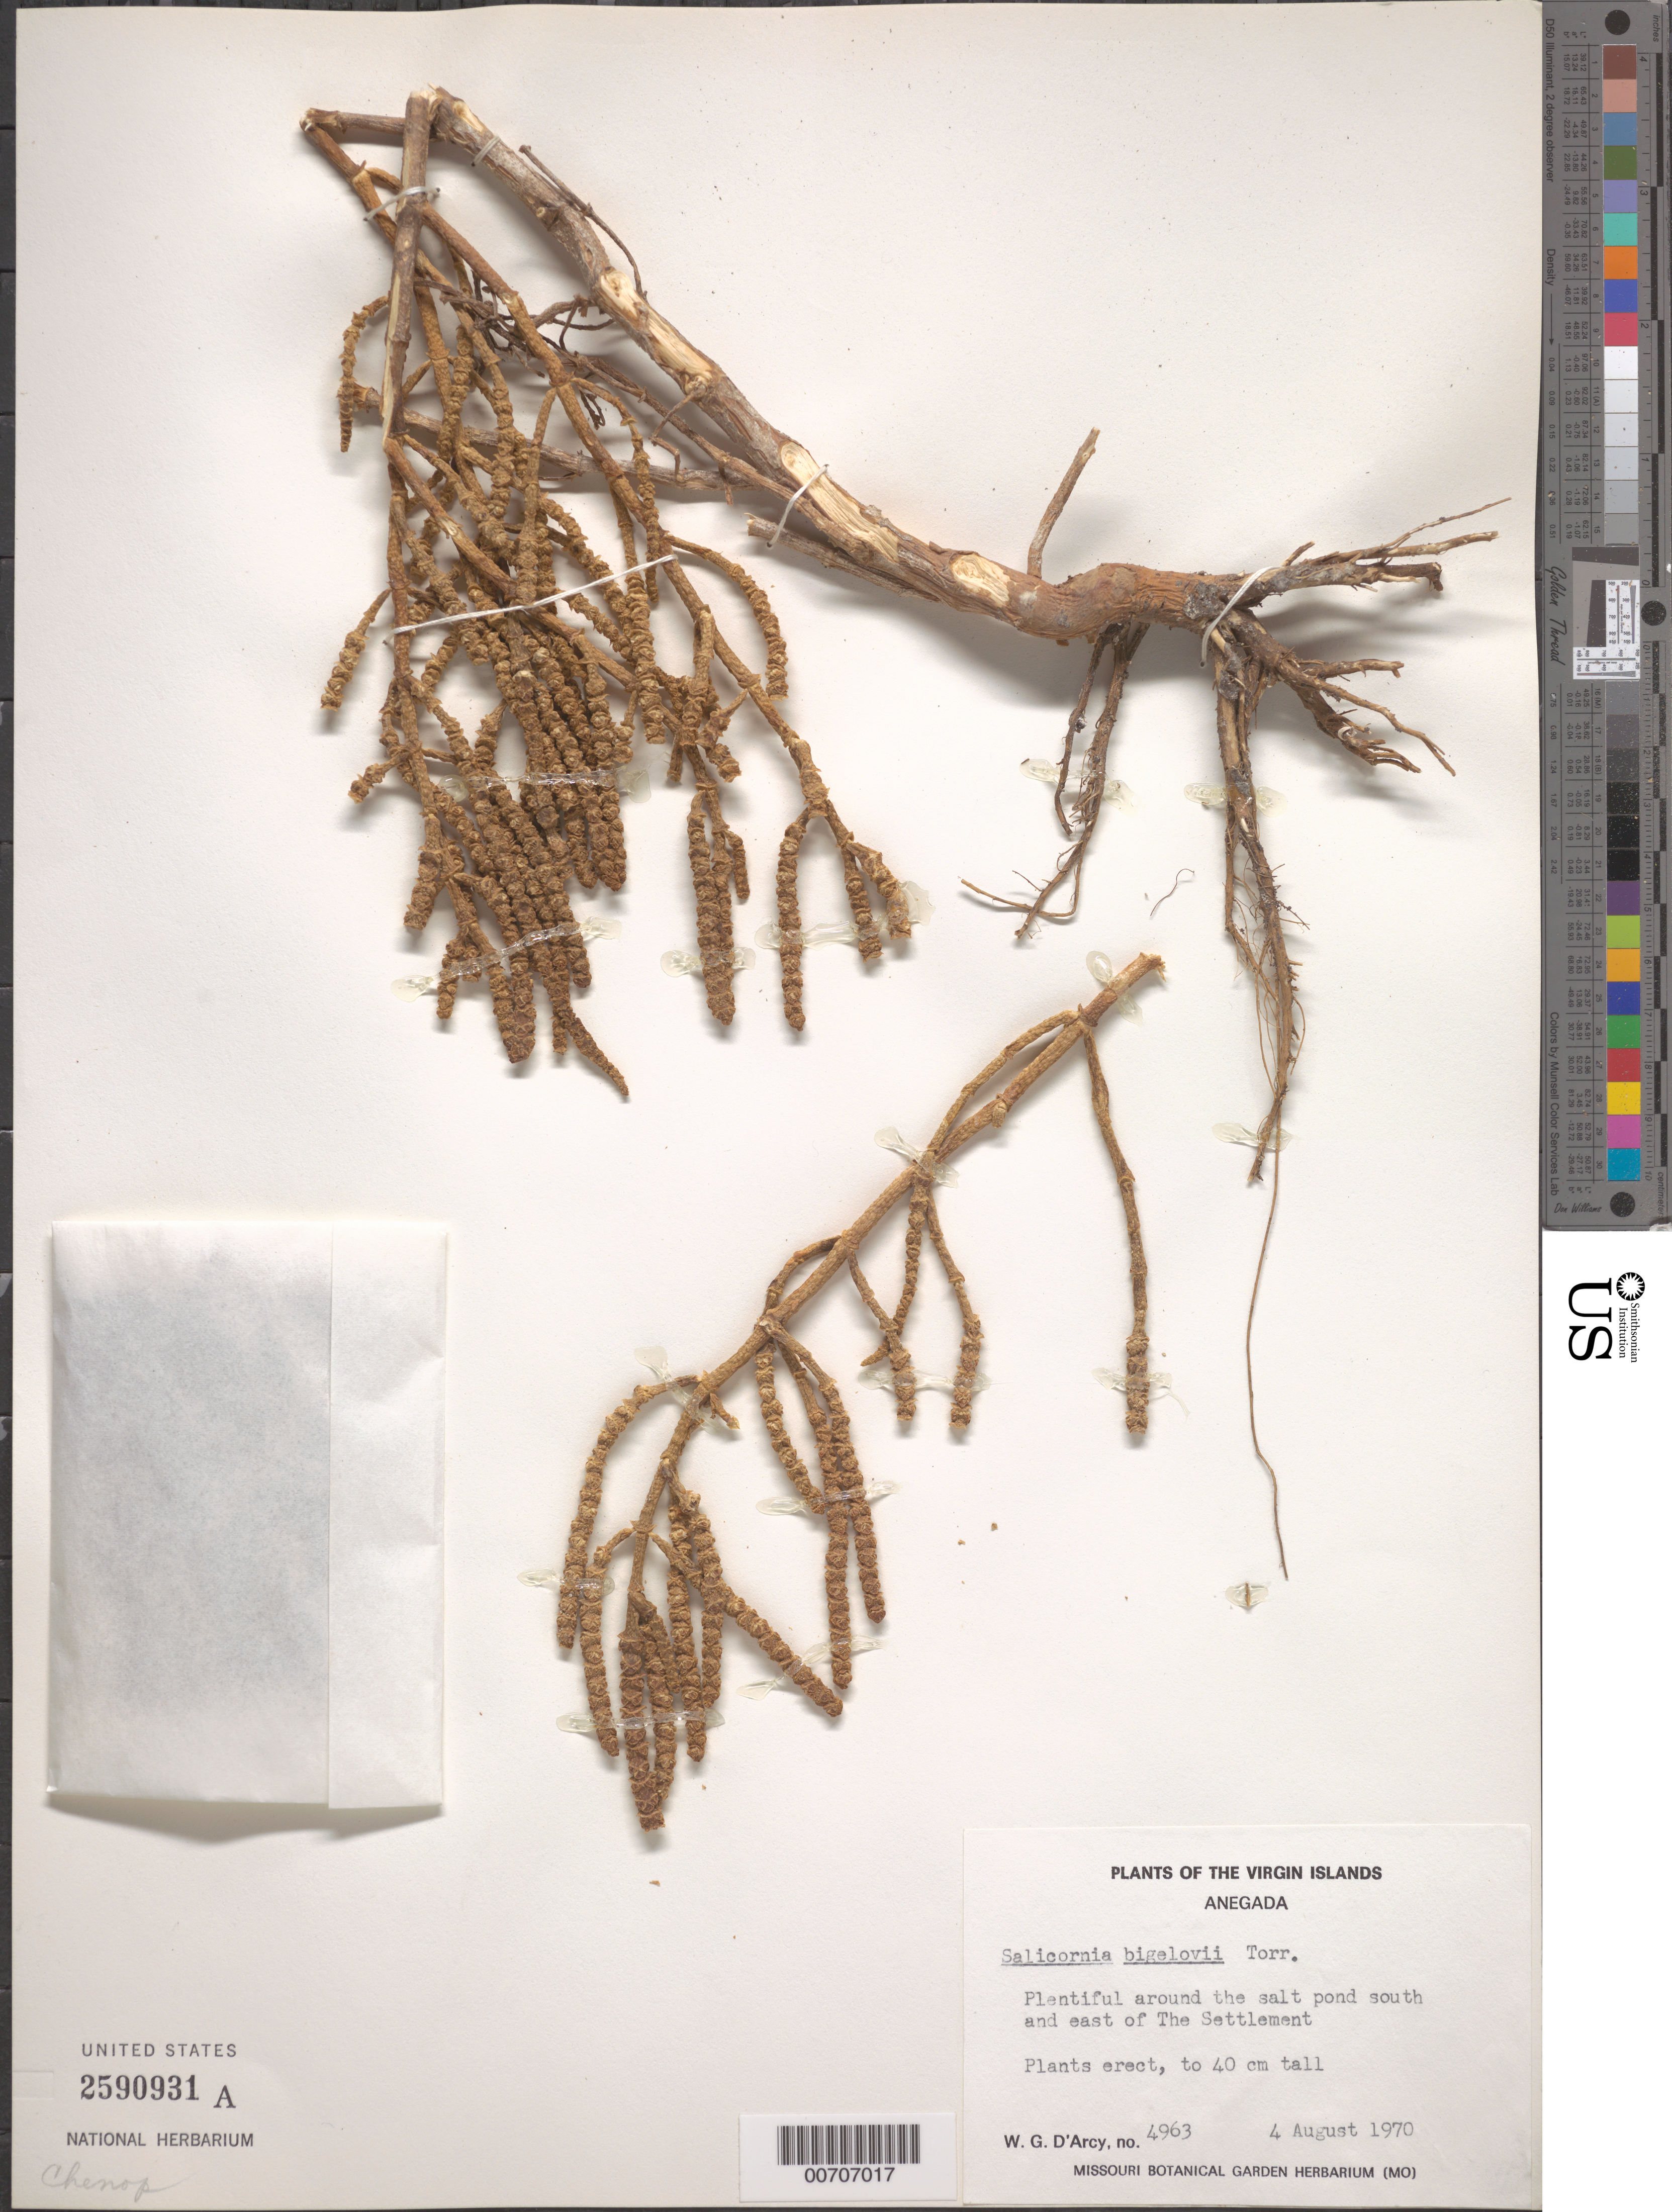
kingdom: Plantae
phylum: Tracheophyta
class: Magnoliopsida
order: Caryophyllales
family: Amaranthaceae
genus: Salicornia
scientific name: Salicornia bigelovii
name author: Torr.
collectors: W. G. D'Arcy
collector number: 4963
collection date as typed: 04 Aug 1970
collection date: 1970-08-04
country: British Virgin Islands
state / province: Anegada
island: Anegada Island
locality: The Settlement, around salt pond SE of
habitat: Around salt pond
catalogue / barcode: US 2590931A